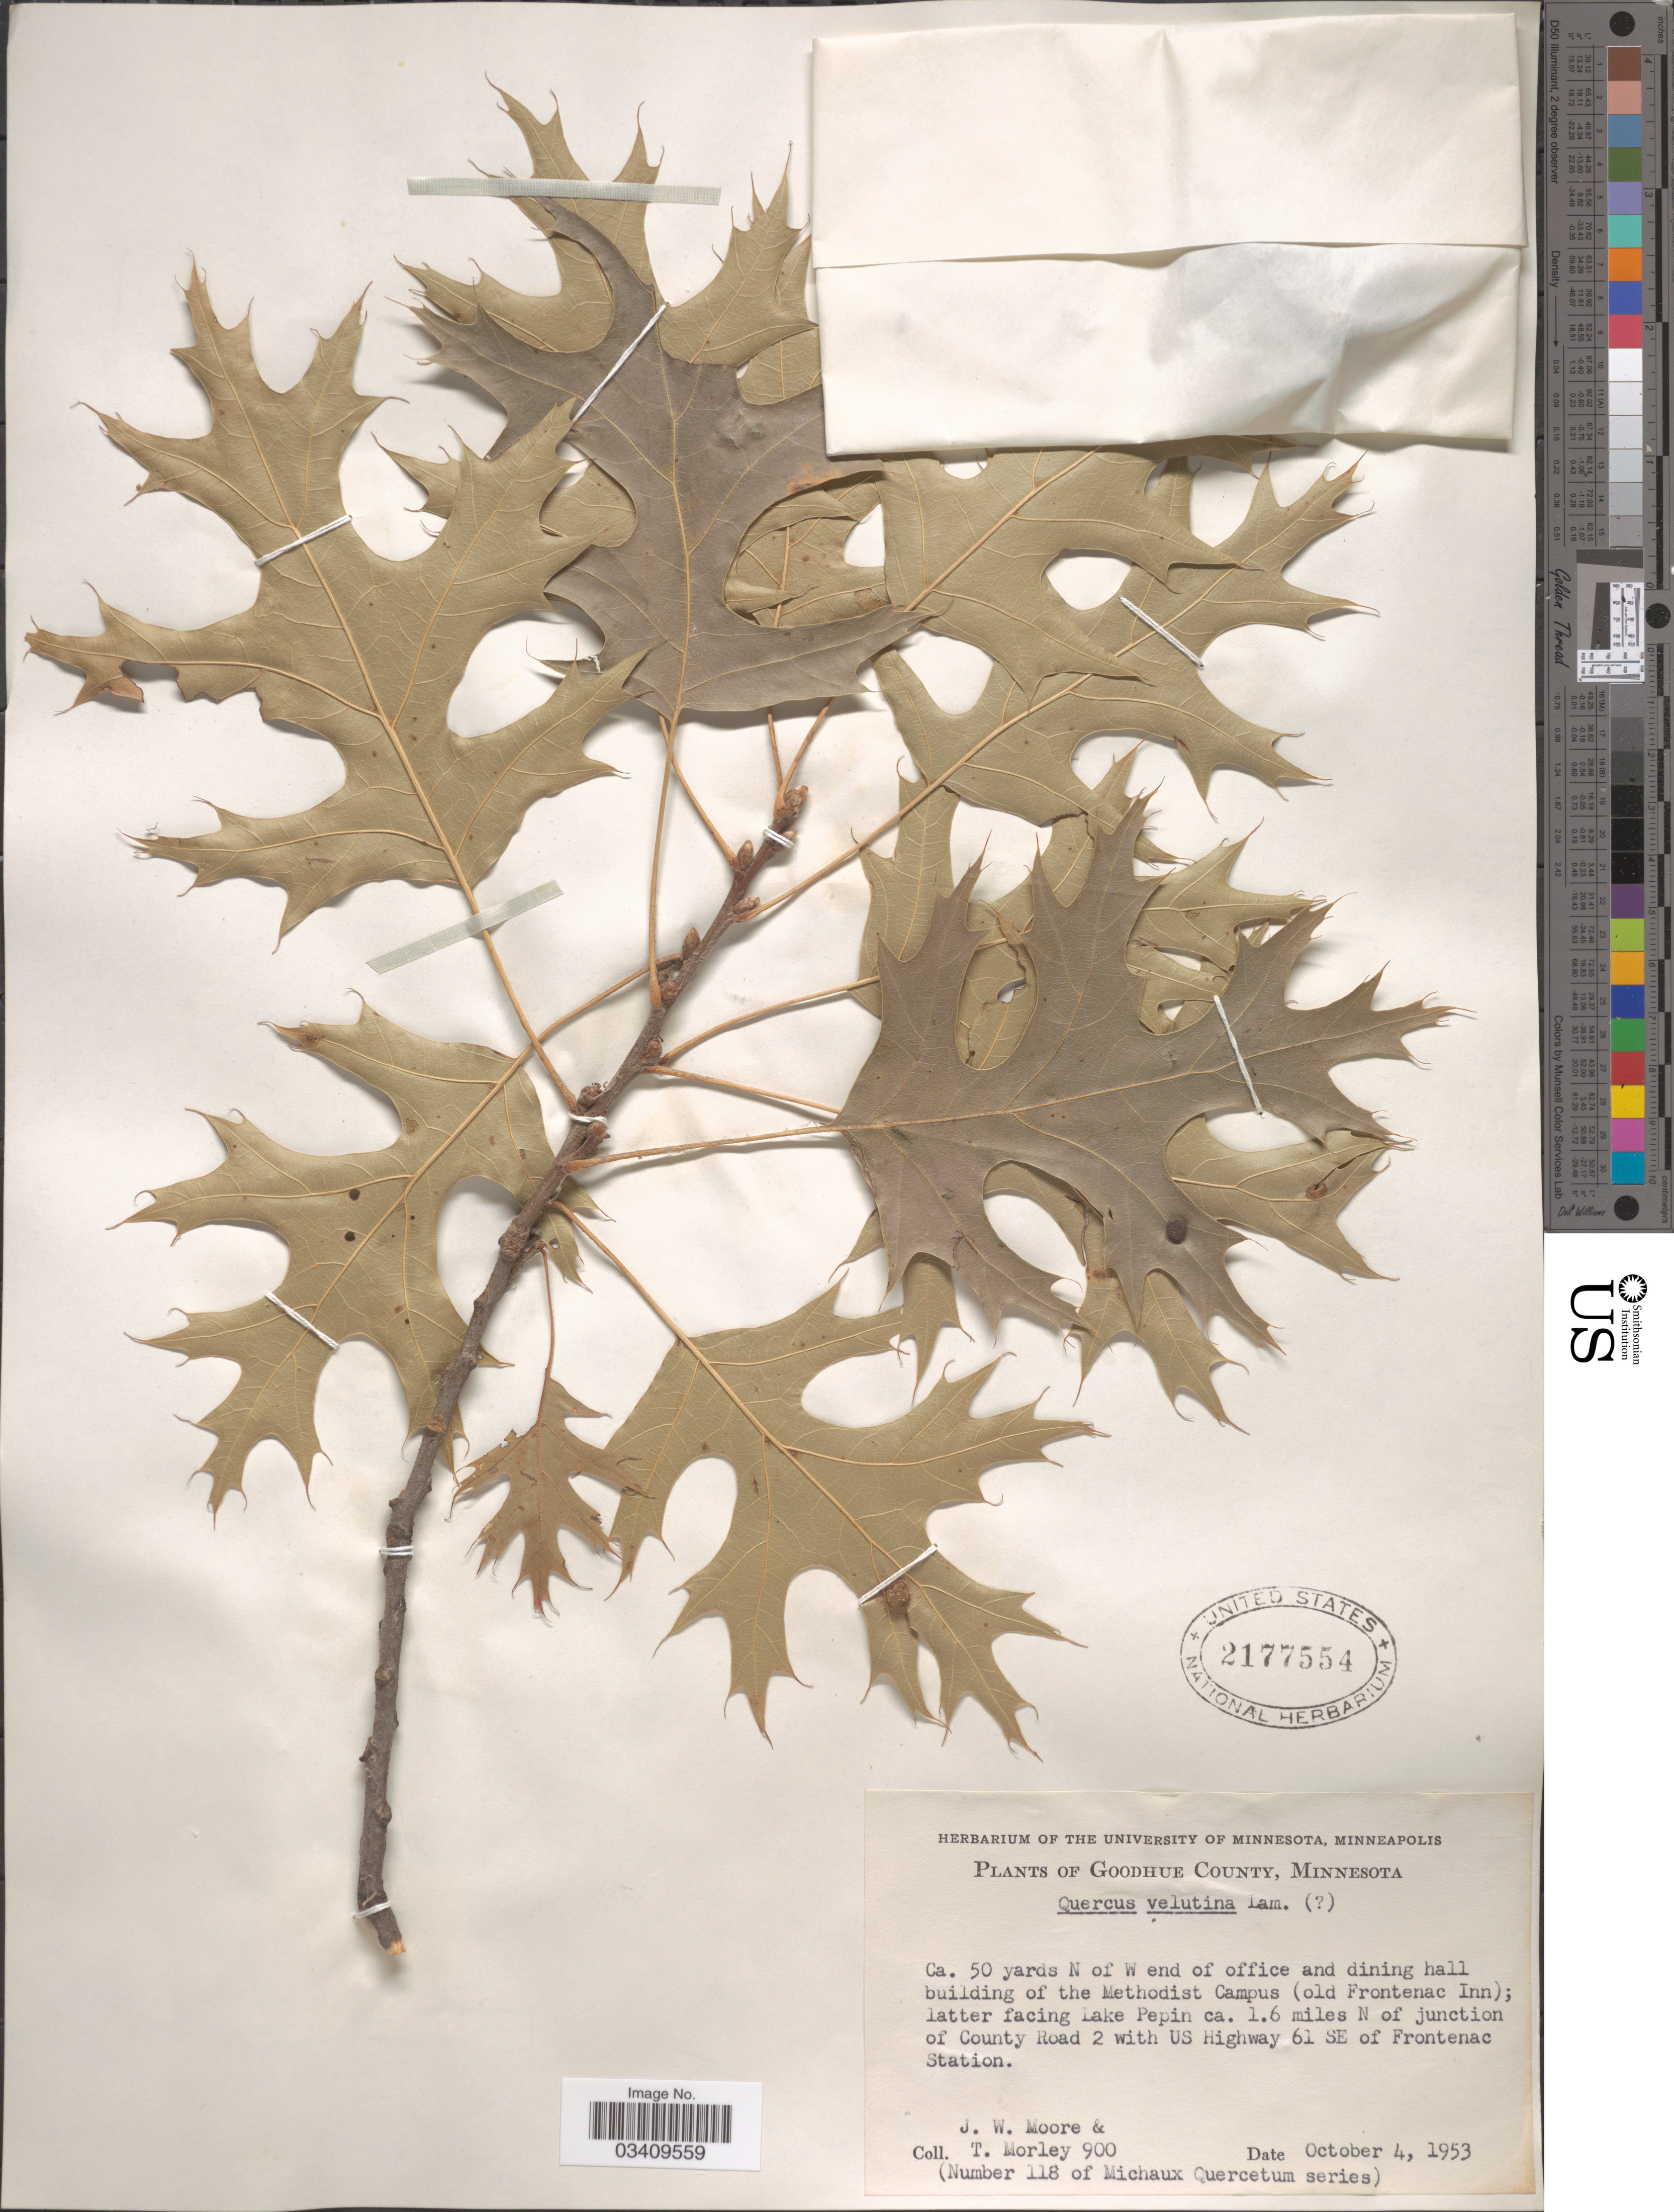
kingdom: Plantae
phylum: Tracheophyta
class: Magnoliopsida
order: Fagales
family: Fagaceae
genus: Quercus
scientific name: Quercus velutina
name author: Lam.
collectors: J. Moore & T. Morley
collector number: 900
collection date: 1953-10-04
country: United States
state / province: Minnesota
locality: Goodhue County. Ca. 50 yards N of W end of office and dining hall building of the Methodist Campus (old Frontenac Inn); latter facing Lake Pepin ca. 1.6 miles N of junction of County Road 2 with US Highway 61 SE of Frontenac Station.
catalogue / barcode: US 2177554